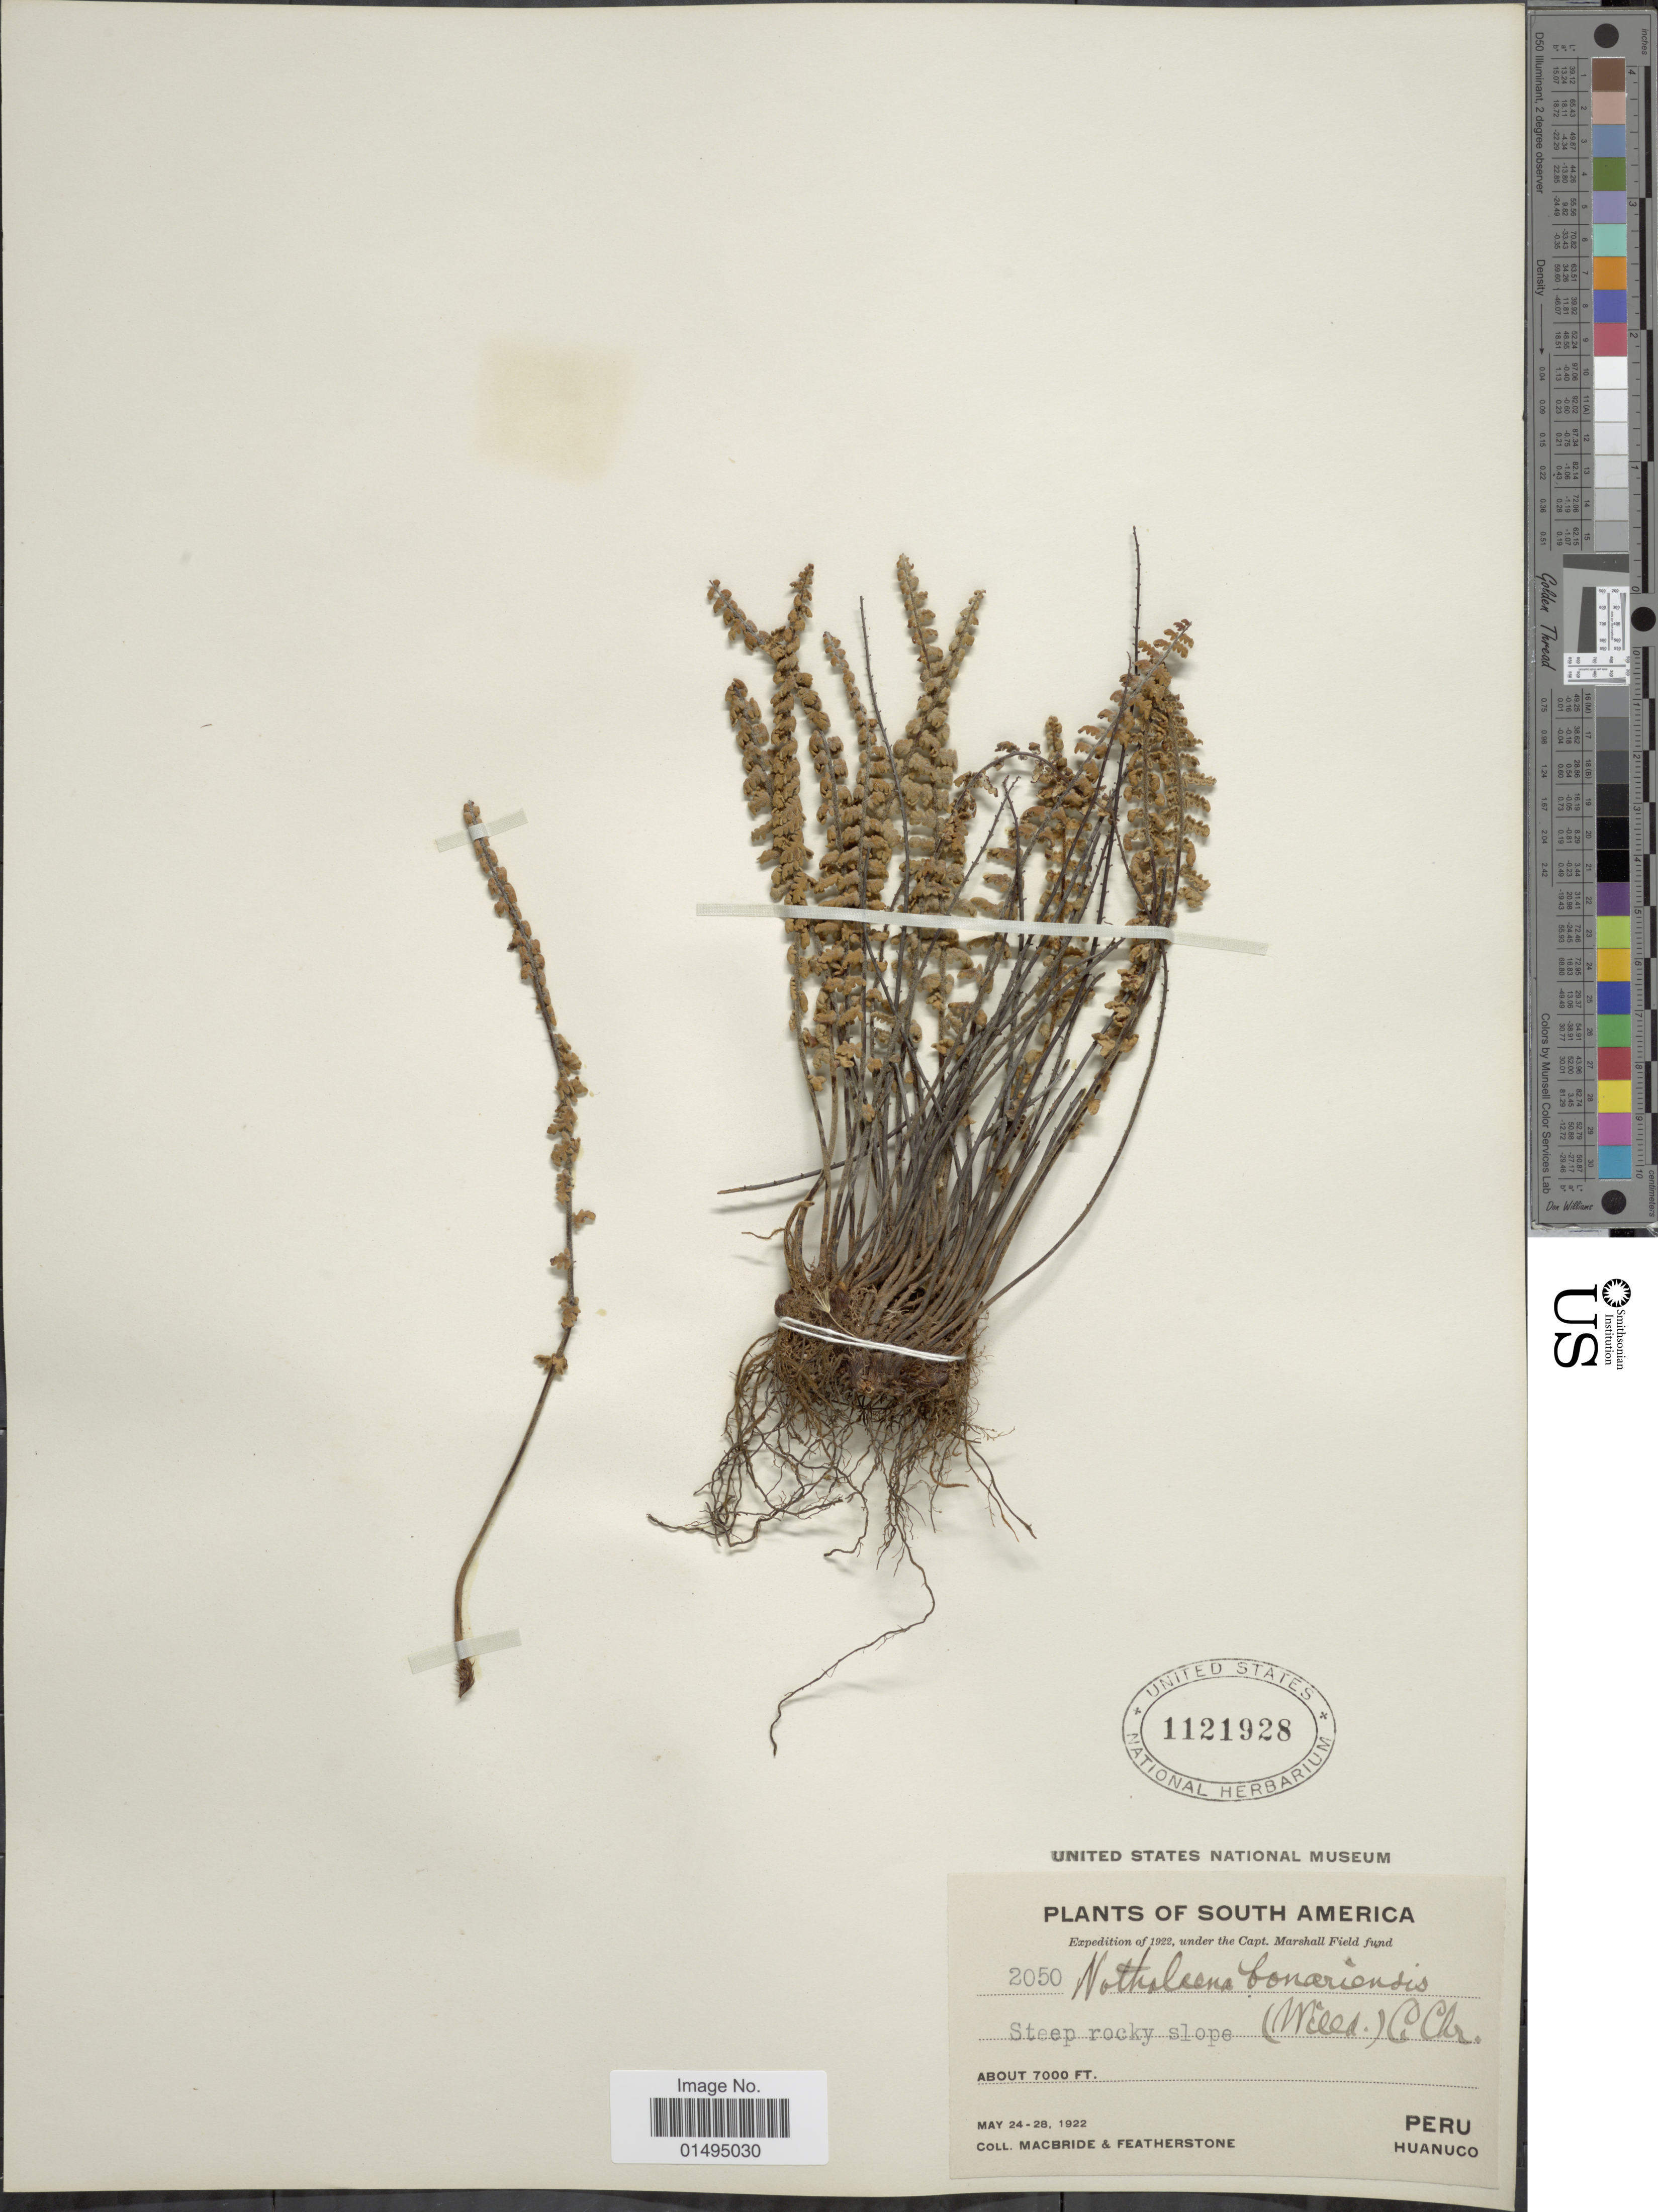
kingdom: Plantae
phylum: Tracheophyta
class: Polypodiopsida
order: Polypodiales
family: Pteridaceae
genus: Myriopteris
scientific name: Myriopteris aurea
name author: (Poir.) Grusz & Windham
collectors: Macbride, -- & -. Featherstone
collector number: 2050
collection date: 1922-05-24/1922-05-28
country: Peru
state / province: Huánuco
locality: Steep rocky slope, Peru, Huanuco. South America.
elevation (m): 2134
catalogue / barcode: US 1121928